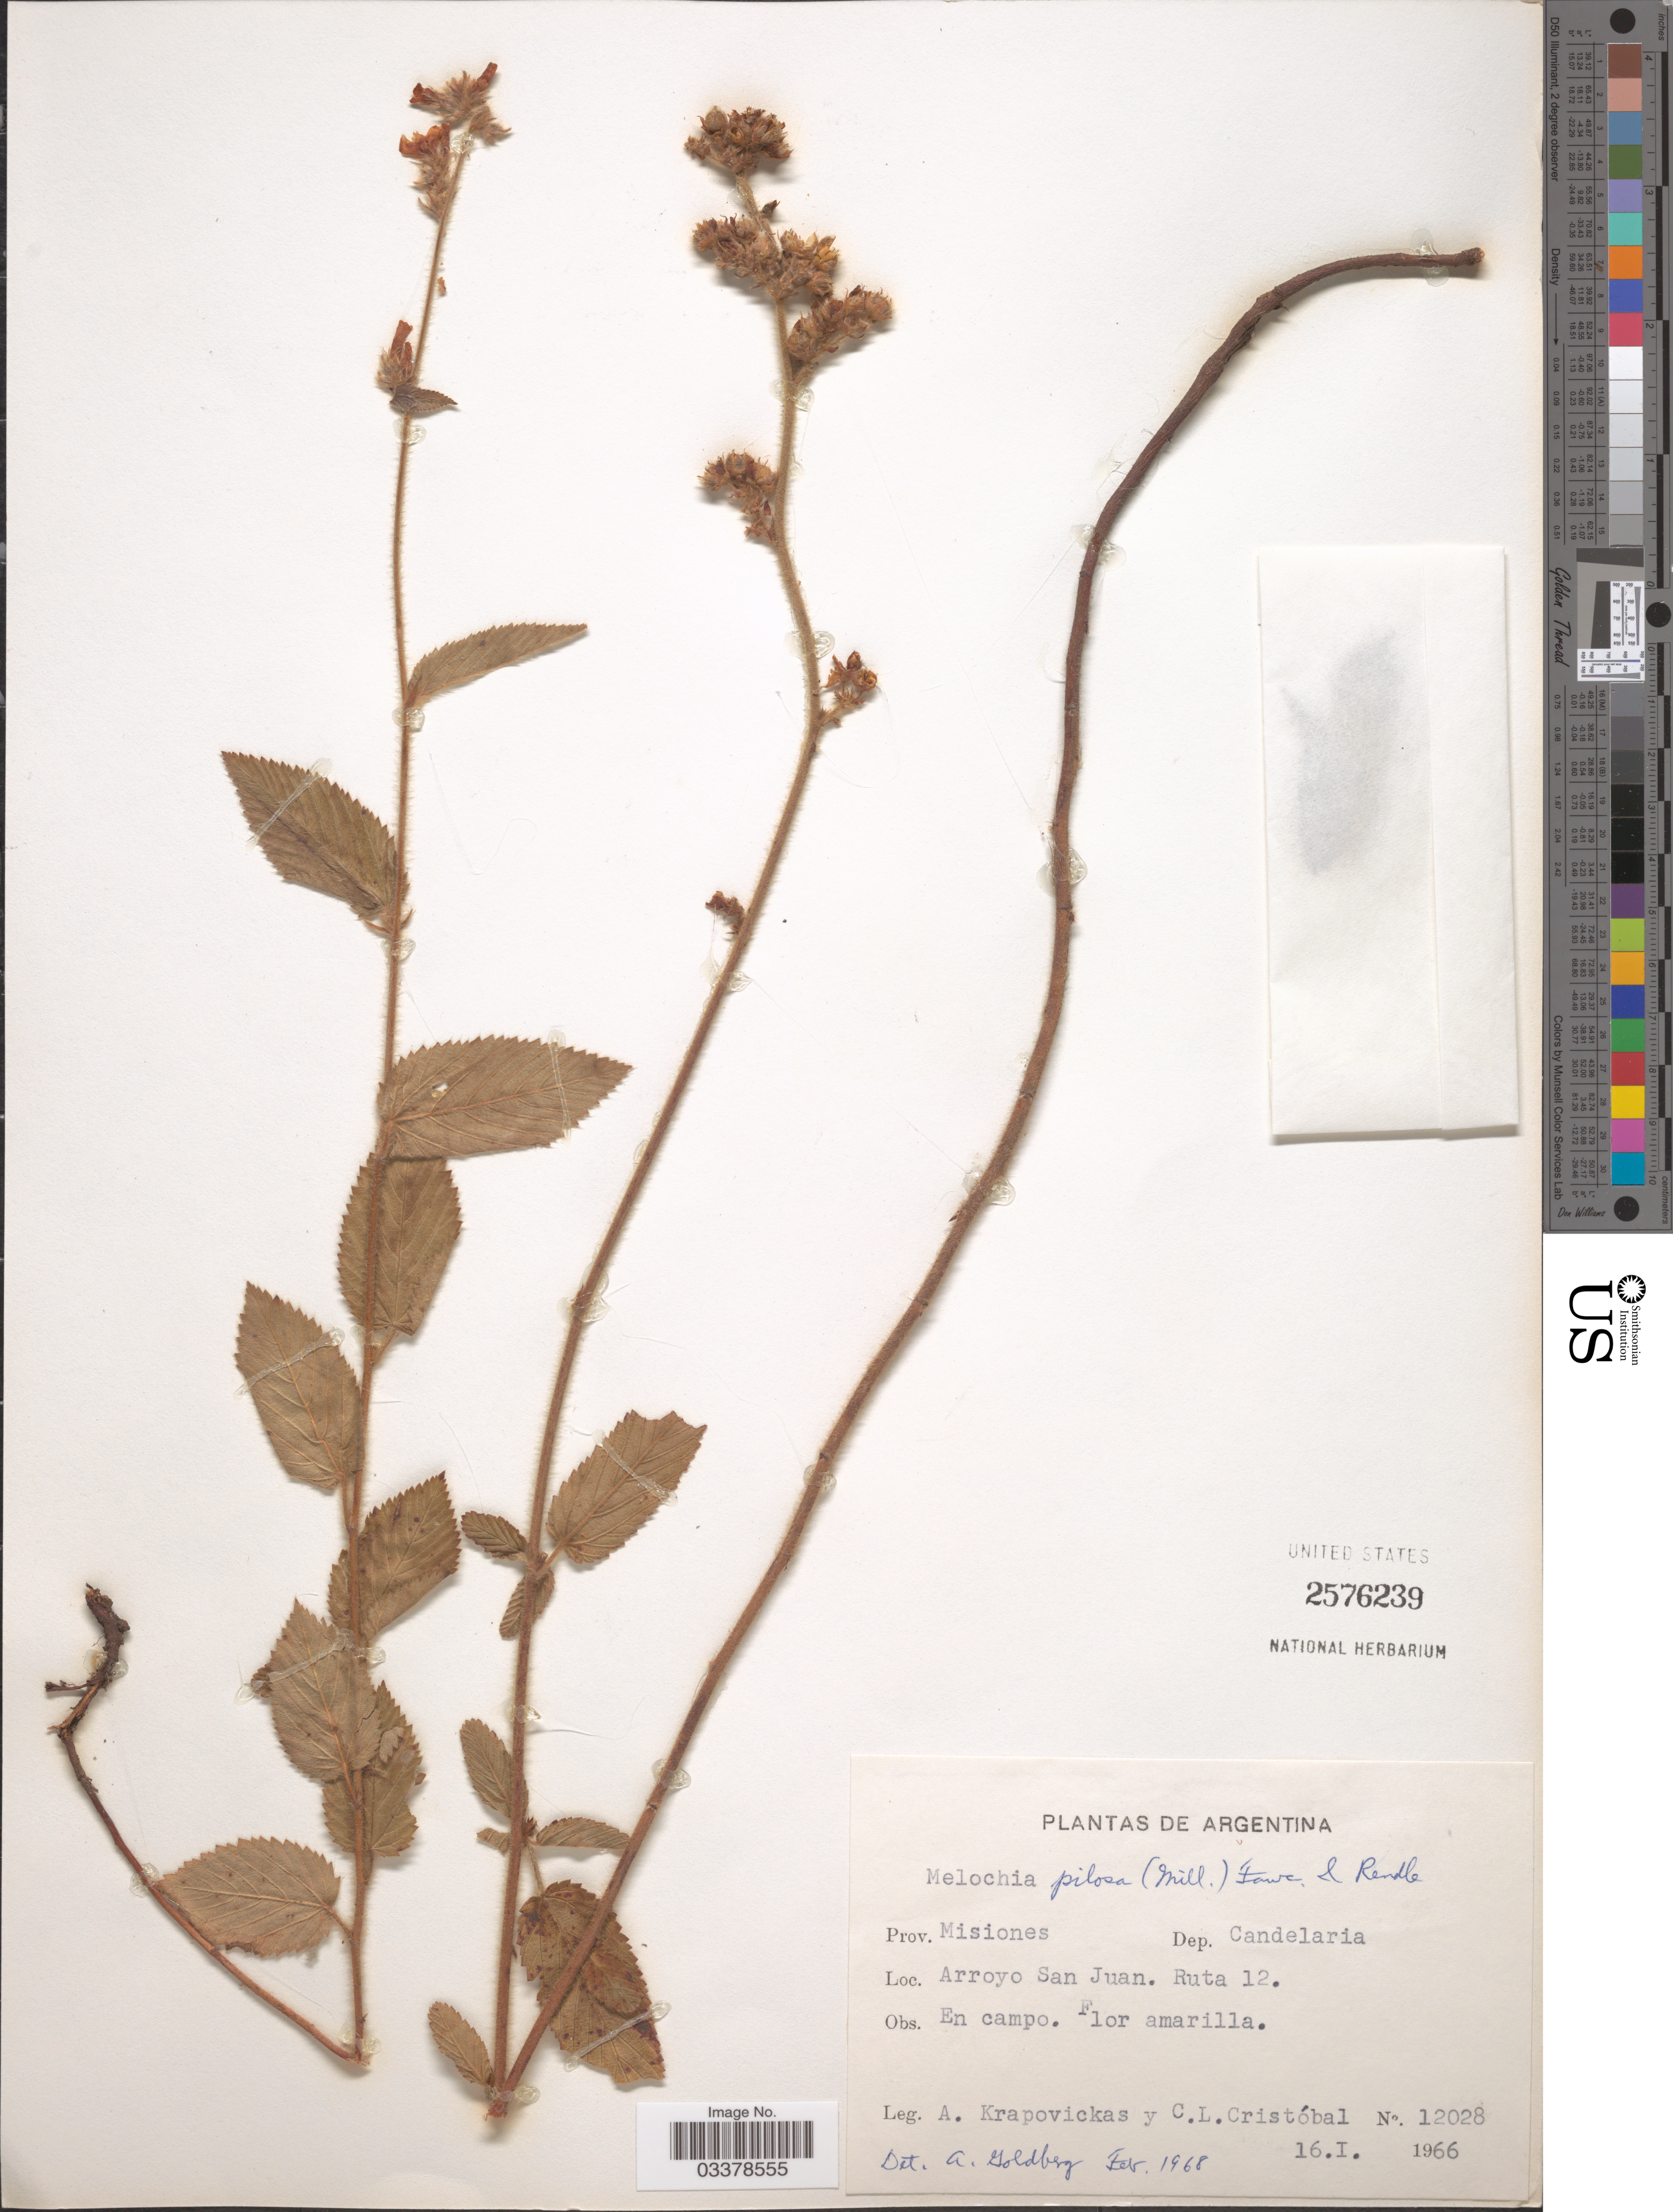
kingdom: Plantae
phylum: Tracheophyta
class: Magnoliopsida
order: Malvales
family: Malvaceae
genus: Melochia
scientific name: Melochia pilosa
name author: (Mill.) Fawc. & Rendle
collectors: A. Krapovickas & C. L. Cristóbal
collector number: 12028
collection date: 1966-01-16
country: Argentina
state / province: Misiones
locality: Dep. Candelaria. Arroyo San Juan. Ruta 12. En campo.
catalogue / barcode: US 2576239